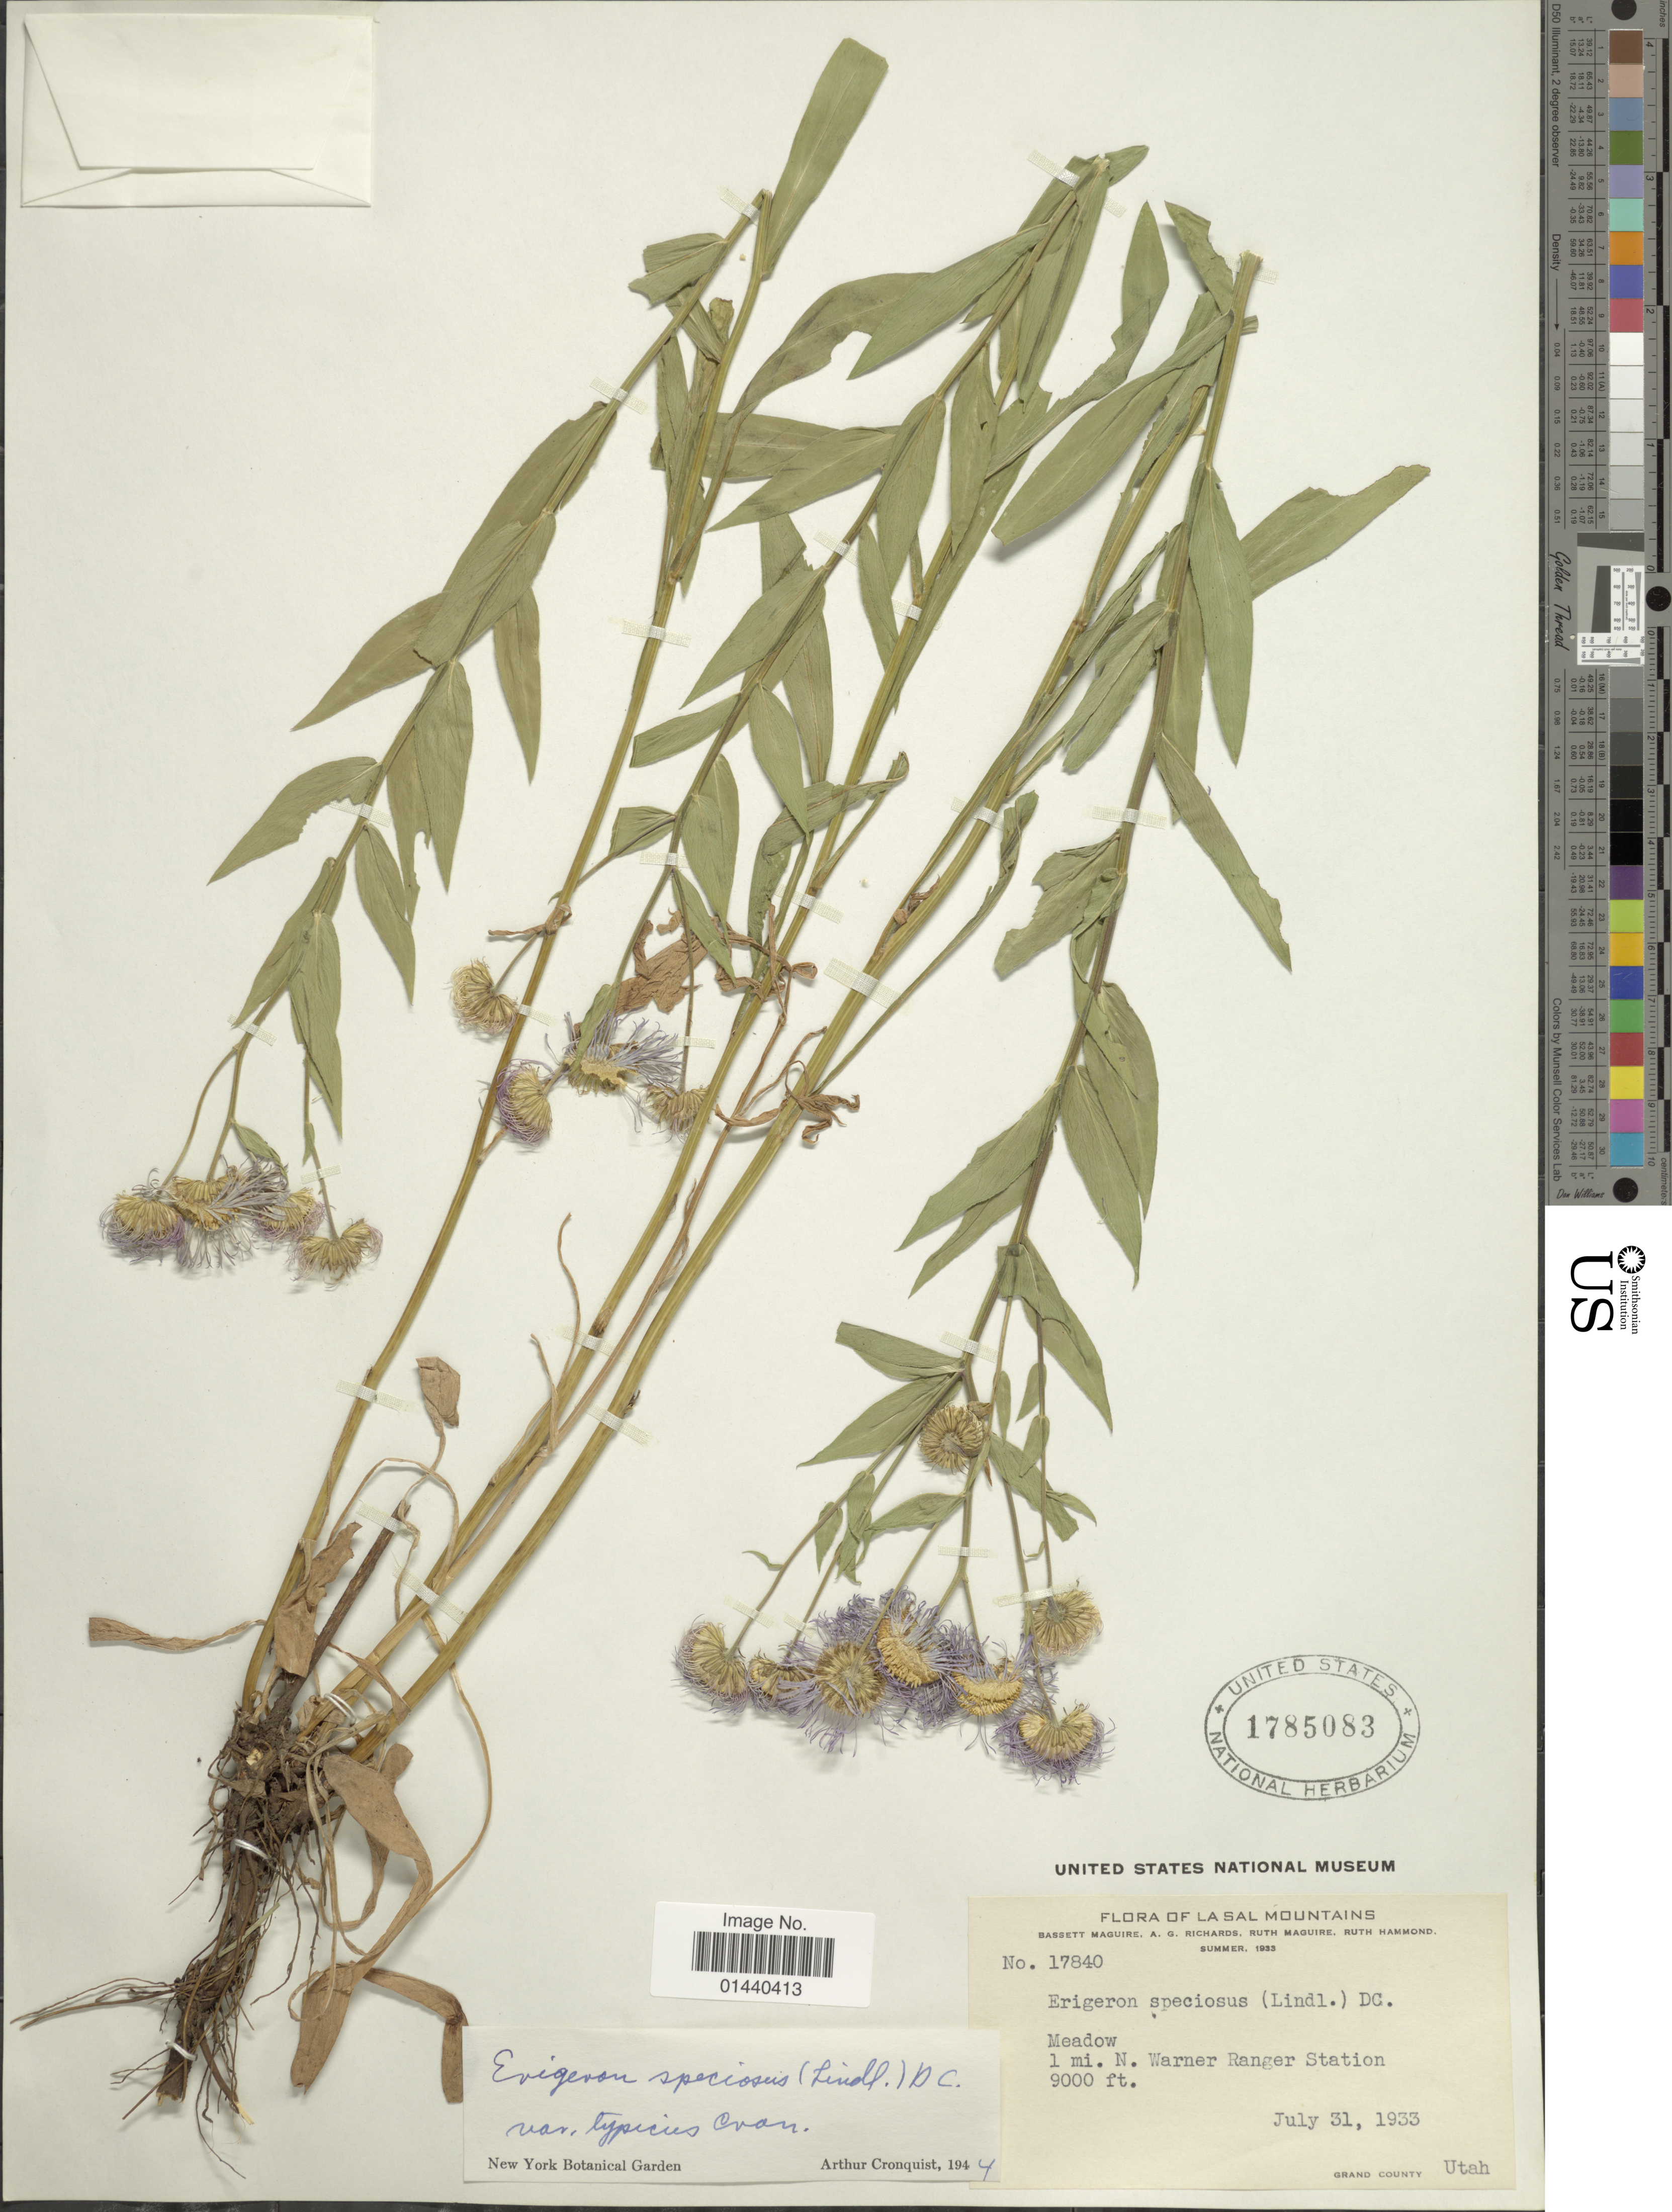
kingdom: Plantae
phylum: Tracheophyta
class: Magnoliopsida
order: Asterales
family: Asteraceae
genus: Erigeron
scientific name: Erigeron speciosus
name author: (Lindl.) DC.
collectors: B. Maguire, A. Richards, R. R. Maguire & R. Hammond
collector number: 17840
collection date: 1933-07-31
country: United States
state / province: Utah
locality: La Sal Mountains. 1 mi. N. Warner Ranger Station. Grand County.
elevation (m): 2743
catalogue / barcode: US 1785083